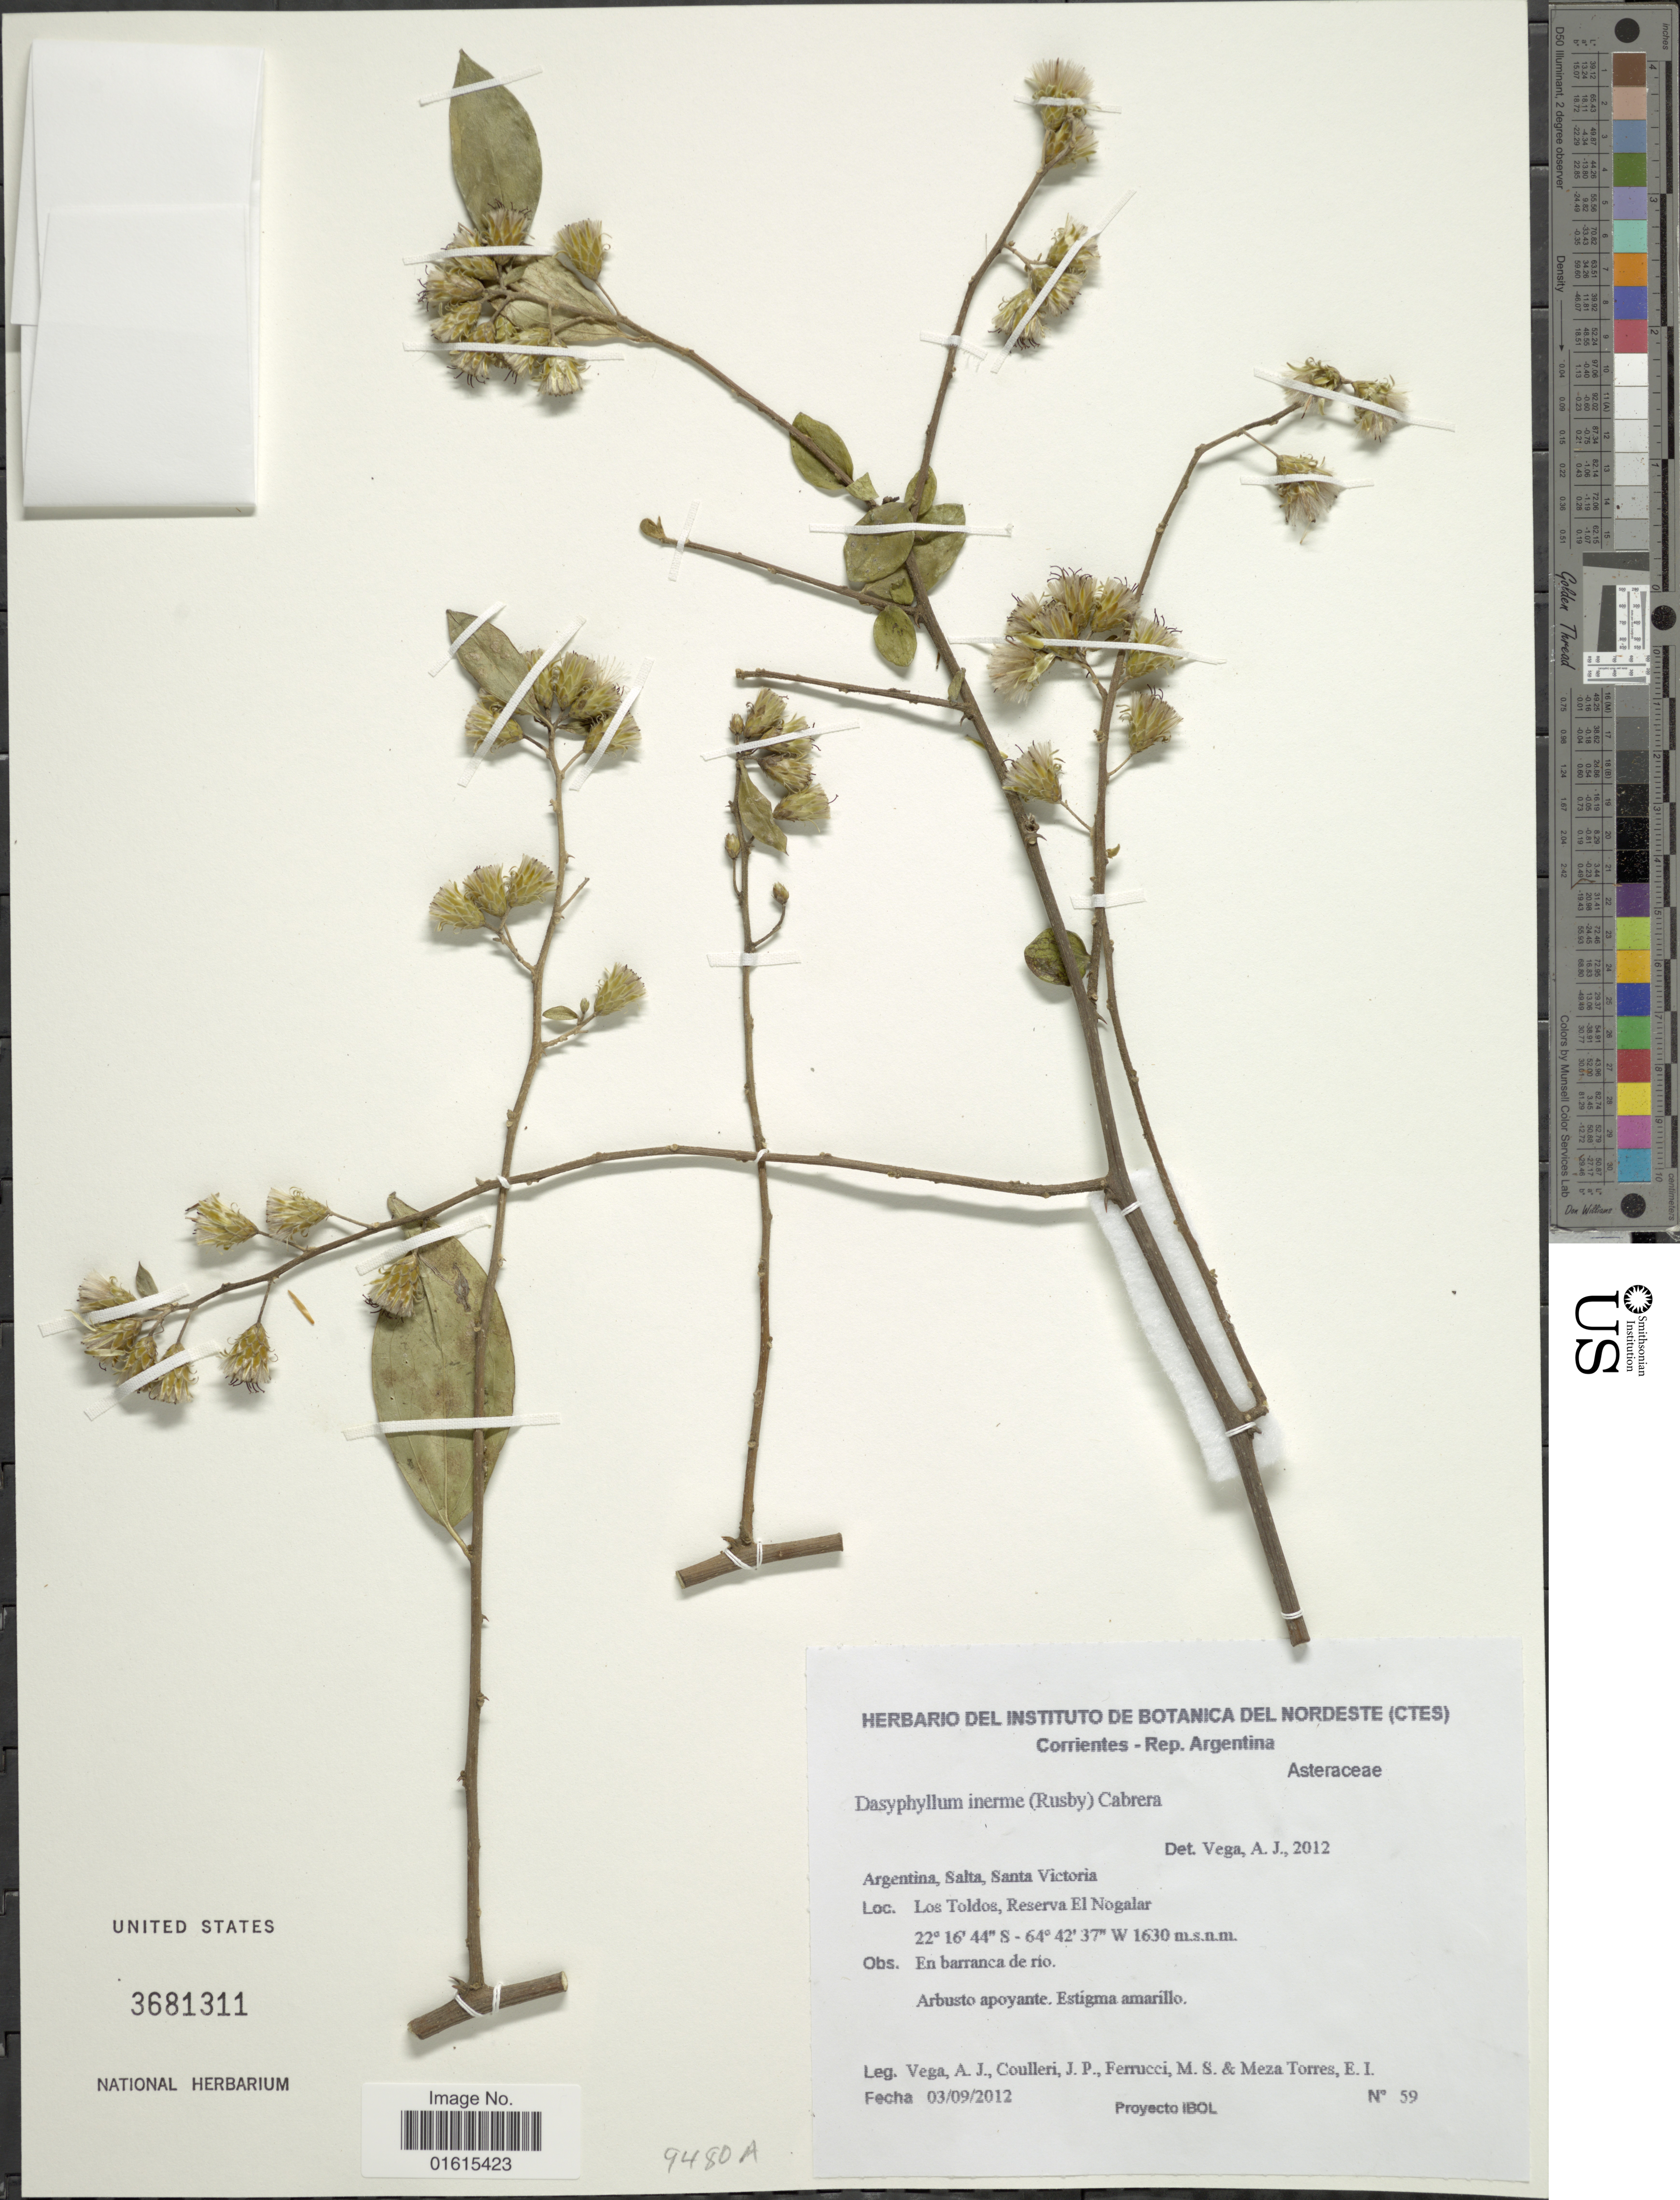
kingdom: Plantae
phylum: Tracheophyta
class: Magnoliopsida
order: Asterales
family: Asteraceae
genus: Dasyphyllum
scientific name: Dasyphyllum inerme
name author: (Rusby) Cabrera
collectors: A. Vega, J. Coulleri, M. S. Ferrucci & E. Meza Torres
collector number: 59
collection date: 2012-09-03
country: Argentina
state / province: Salta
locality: Salta, Santa Victoria, Los Toldos, Reserva El Nogalar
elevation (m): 19630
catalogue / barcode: US 3681311